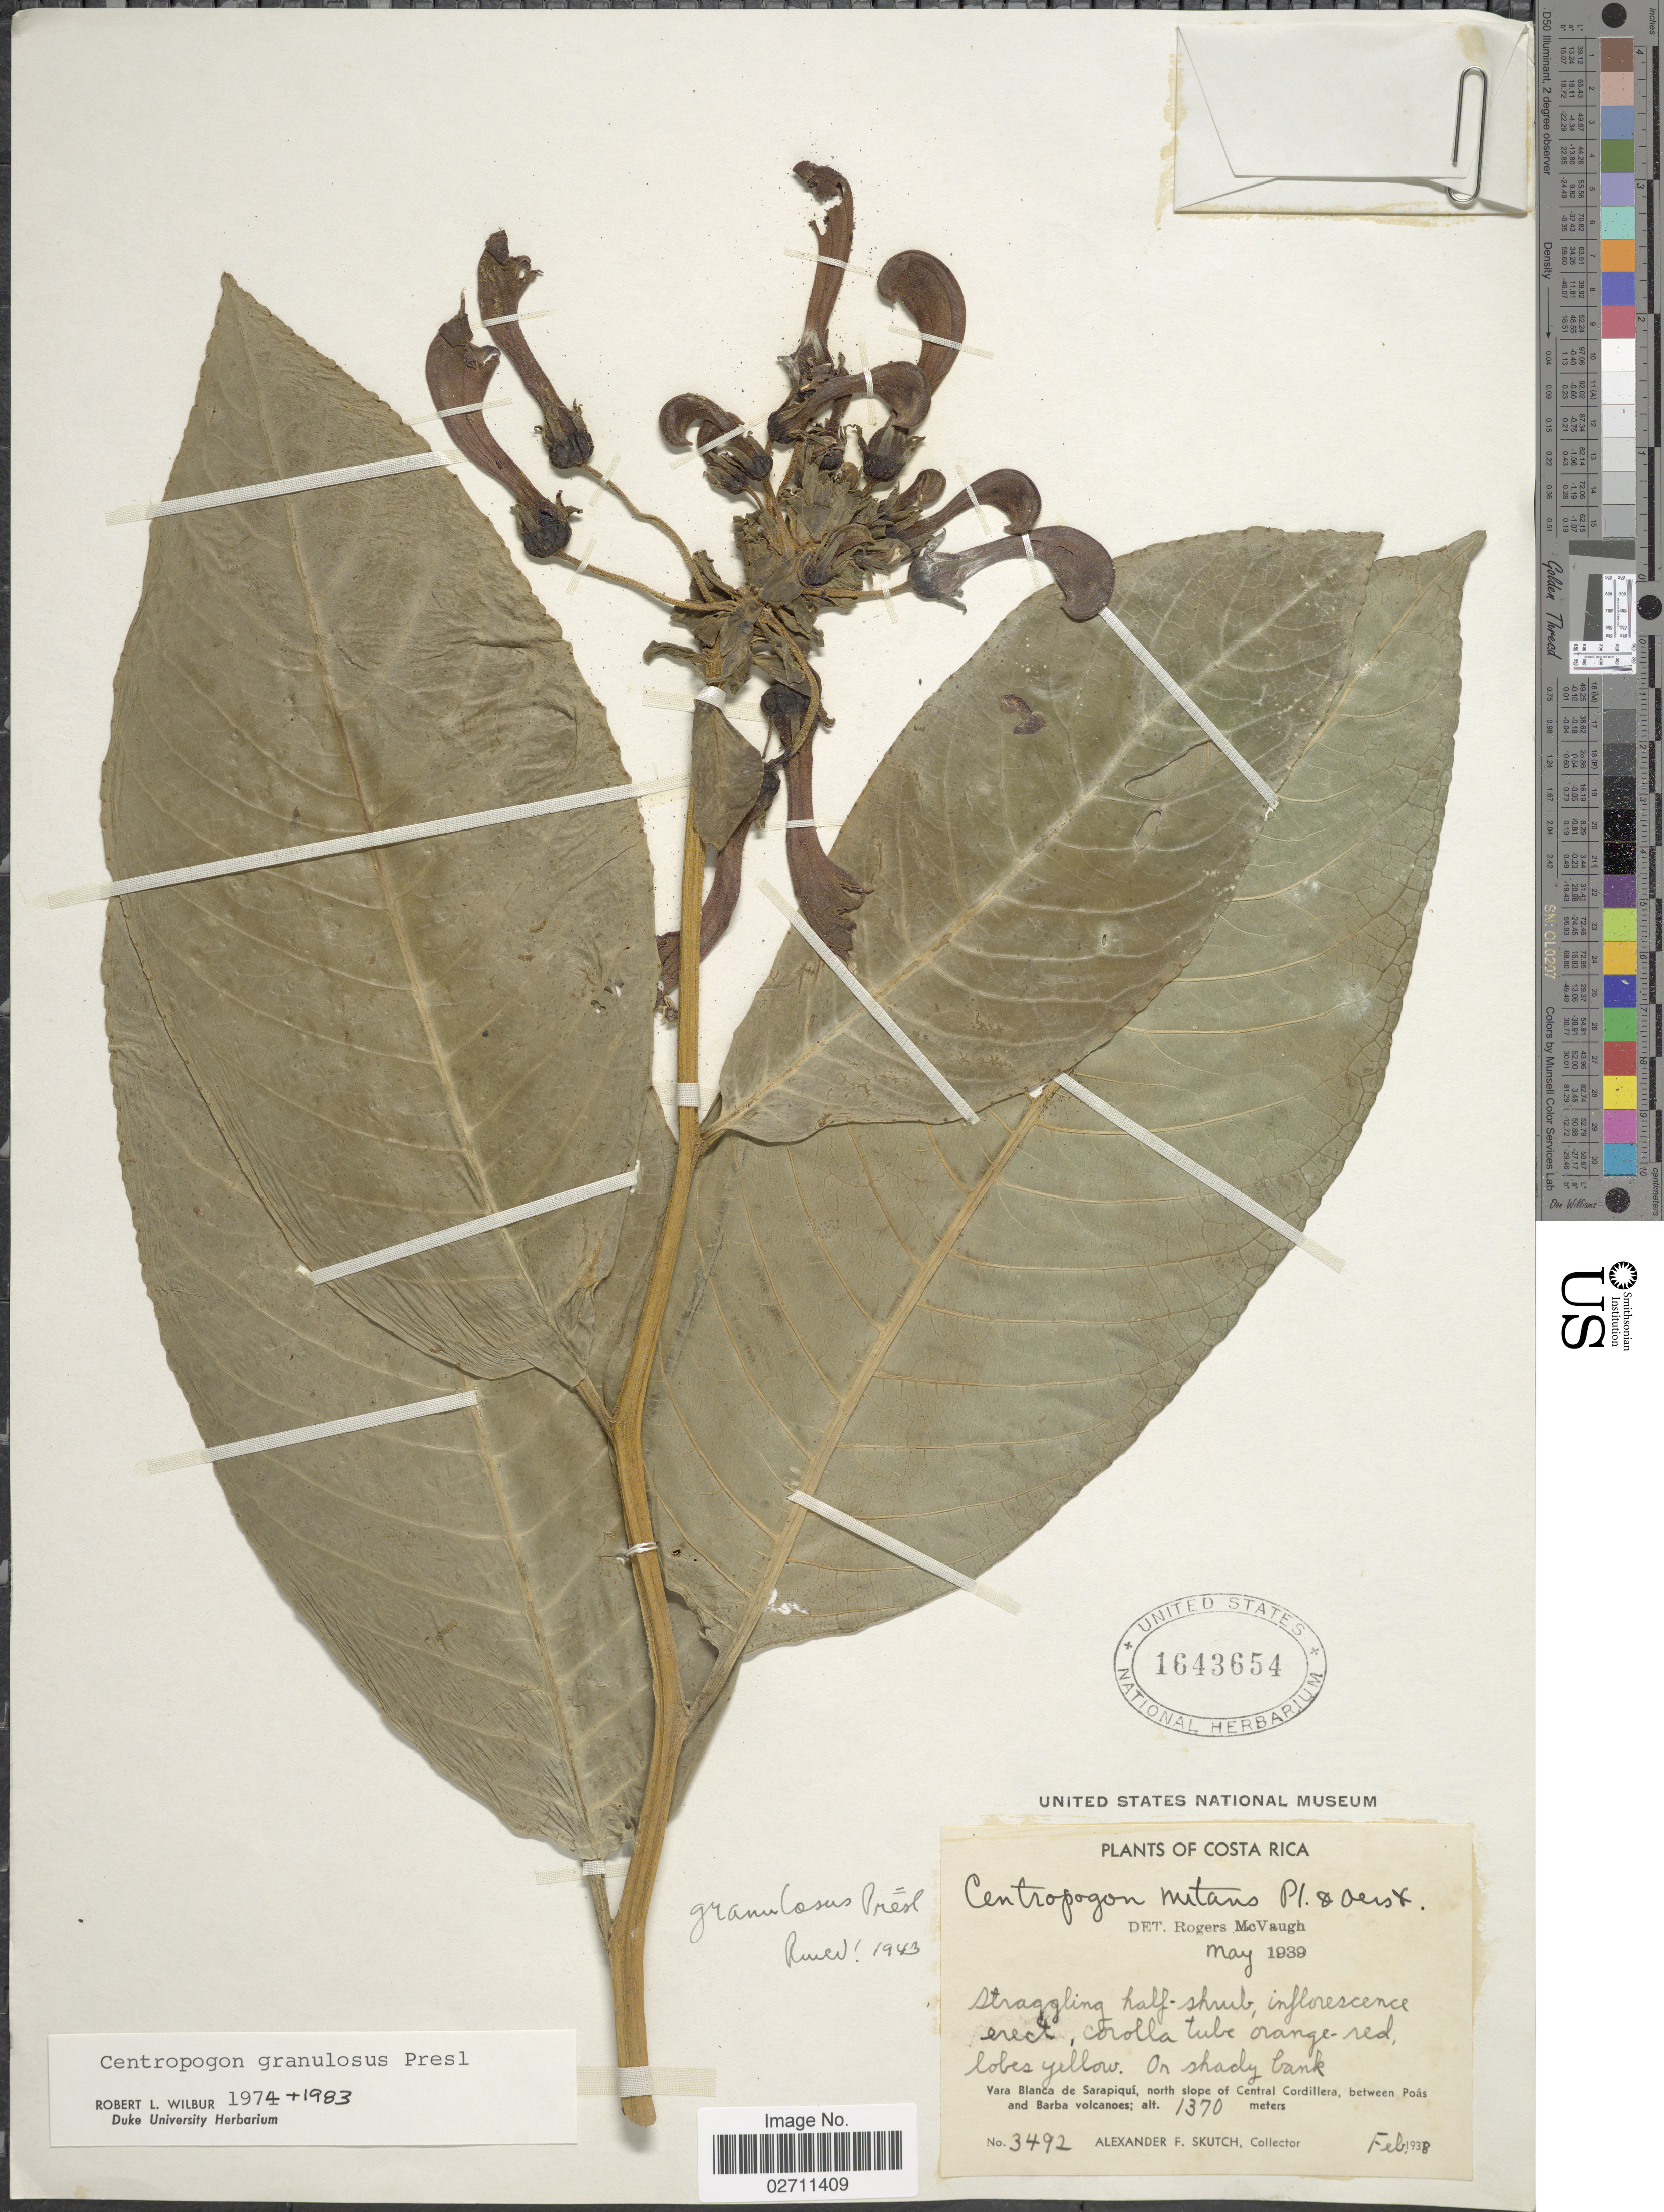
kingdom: Plantae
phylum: Tracheophyta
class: Magnoliopsida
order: Asterales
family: Campanulaceae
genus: Centropogon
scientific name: Centropogon granulosus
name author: C. Presl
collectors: A. F. Skutch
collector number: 3492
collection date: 1938-02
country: Costa Rica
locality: Vara Blanca de Sarapiqui, north slope of Central Cordillera, between Poas and Barba volcanoes.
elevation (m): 1370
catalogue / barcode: US 1643654